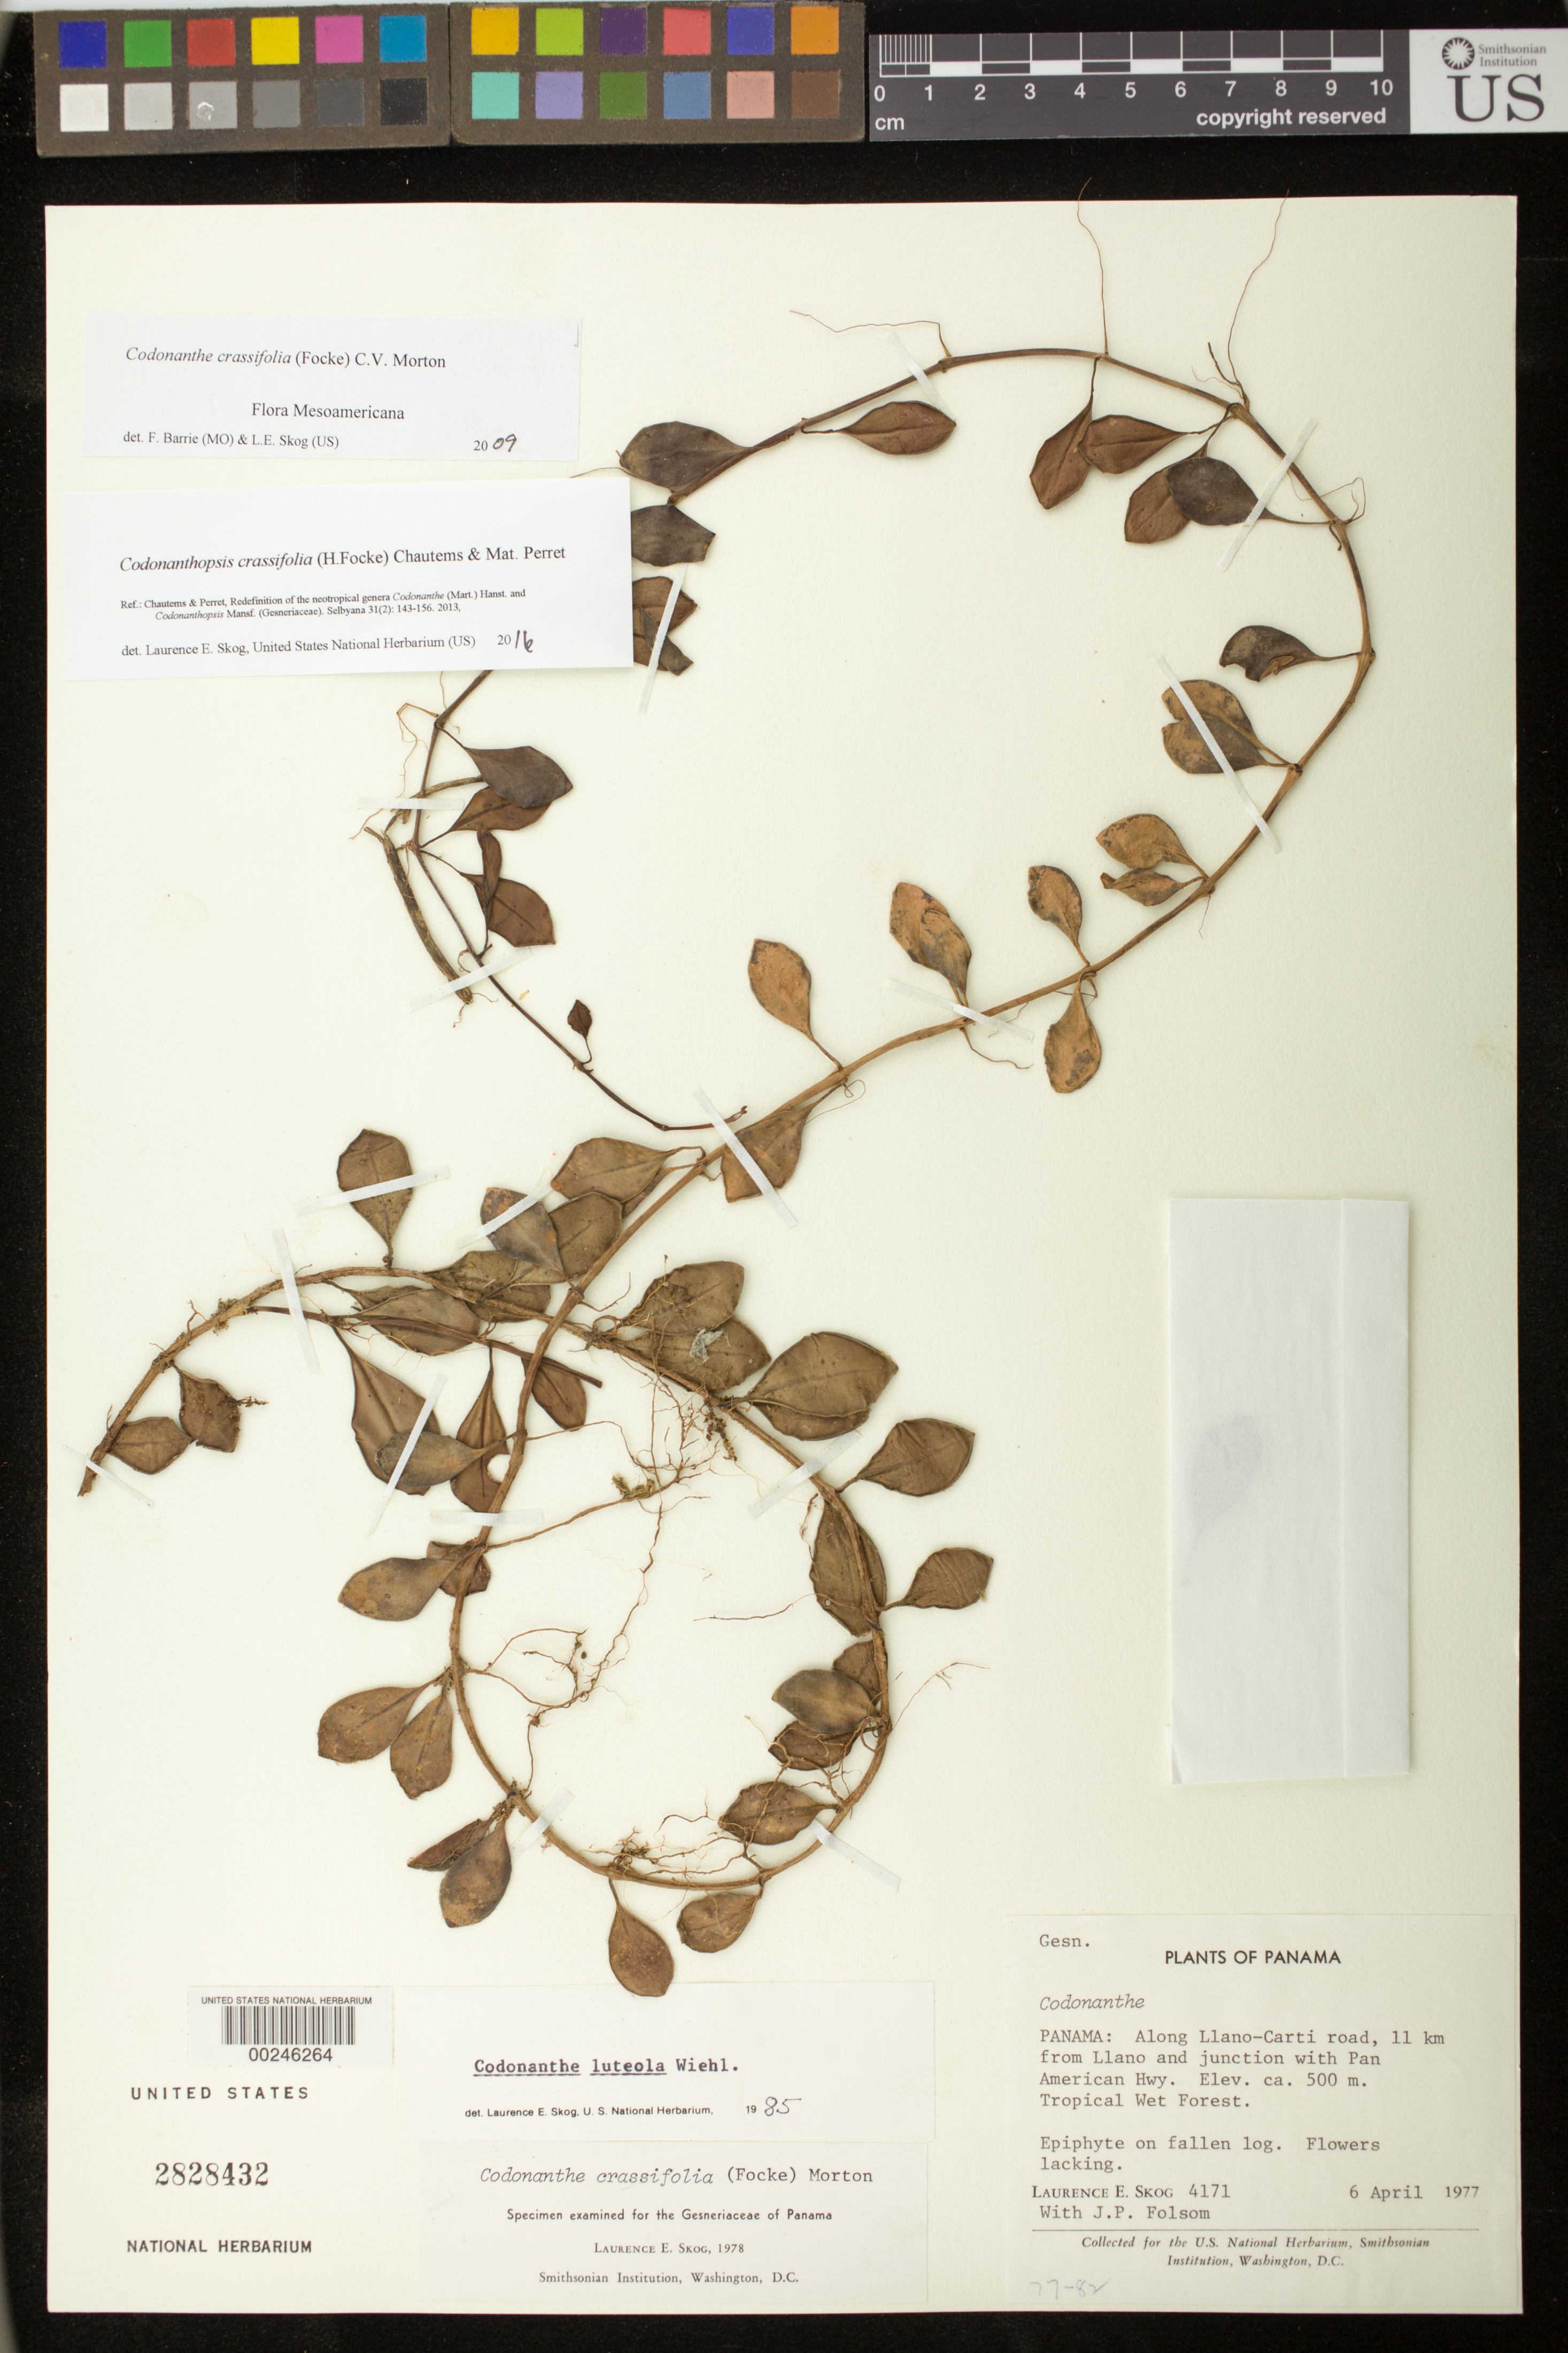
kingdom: Plantae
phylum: Tracheophyta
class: Magnoliopsida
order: Lamiales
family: Gesneriaceae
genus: Codonanthopsis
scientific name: Codonanthopsis crassifolia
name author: (H. Focke) Chautems & Mat.Perret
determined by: Skog, Laurence E.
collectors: L. E. Skog & J. P. Folsom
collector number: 4171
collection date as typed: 06 Apr 1977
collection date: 1977-04-06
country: Panama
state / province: Panamá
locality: Along Llano-Carti road, 11 km from Llano and junction with Pan American hwy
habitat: Tropical wet forest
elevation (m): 500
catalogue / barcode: US 2828432